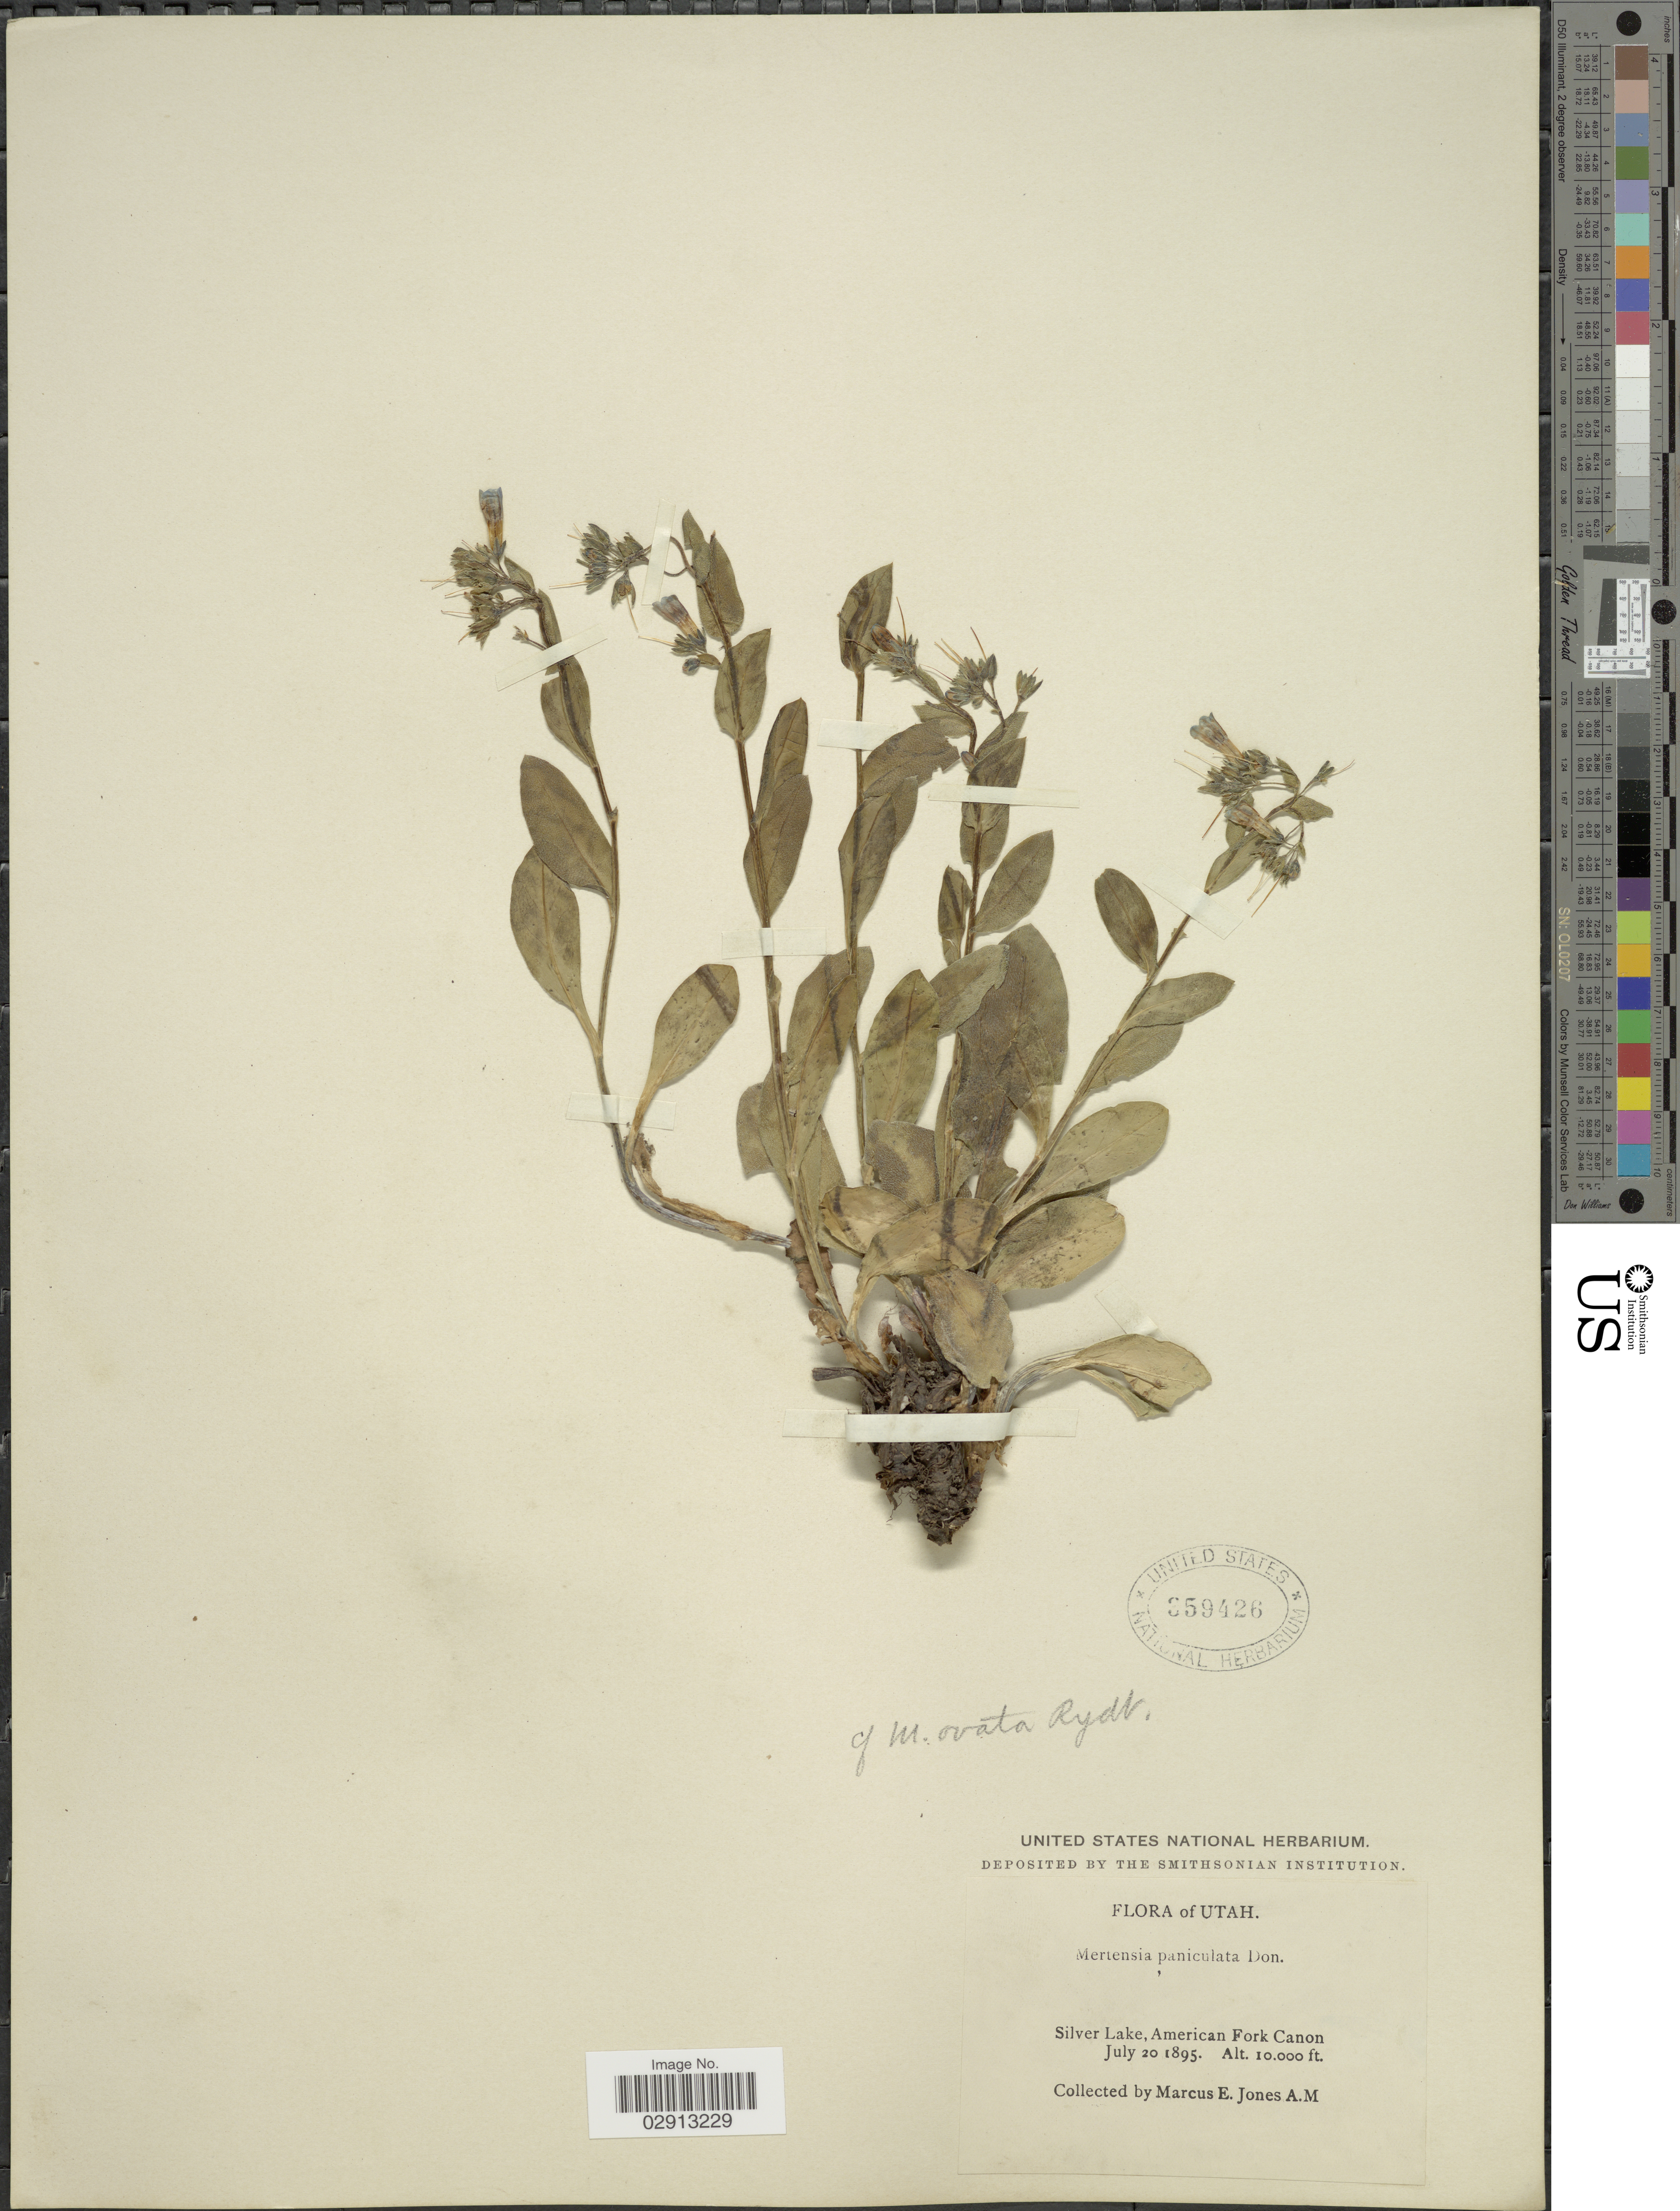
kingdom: Plantae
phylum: Tracheophyta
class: Magnoliopsida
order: Boraginales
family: Boraginaceae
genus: Mertensia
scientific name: Mertensia viridis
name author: (A. Nelson) A. Nelson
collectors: M. E. Jones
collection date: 1895-07-20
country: United States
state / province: Utah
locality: Silver Lake, American Fork Canon.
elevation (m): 3048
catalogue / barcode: US 359426